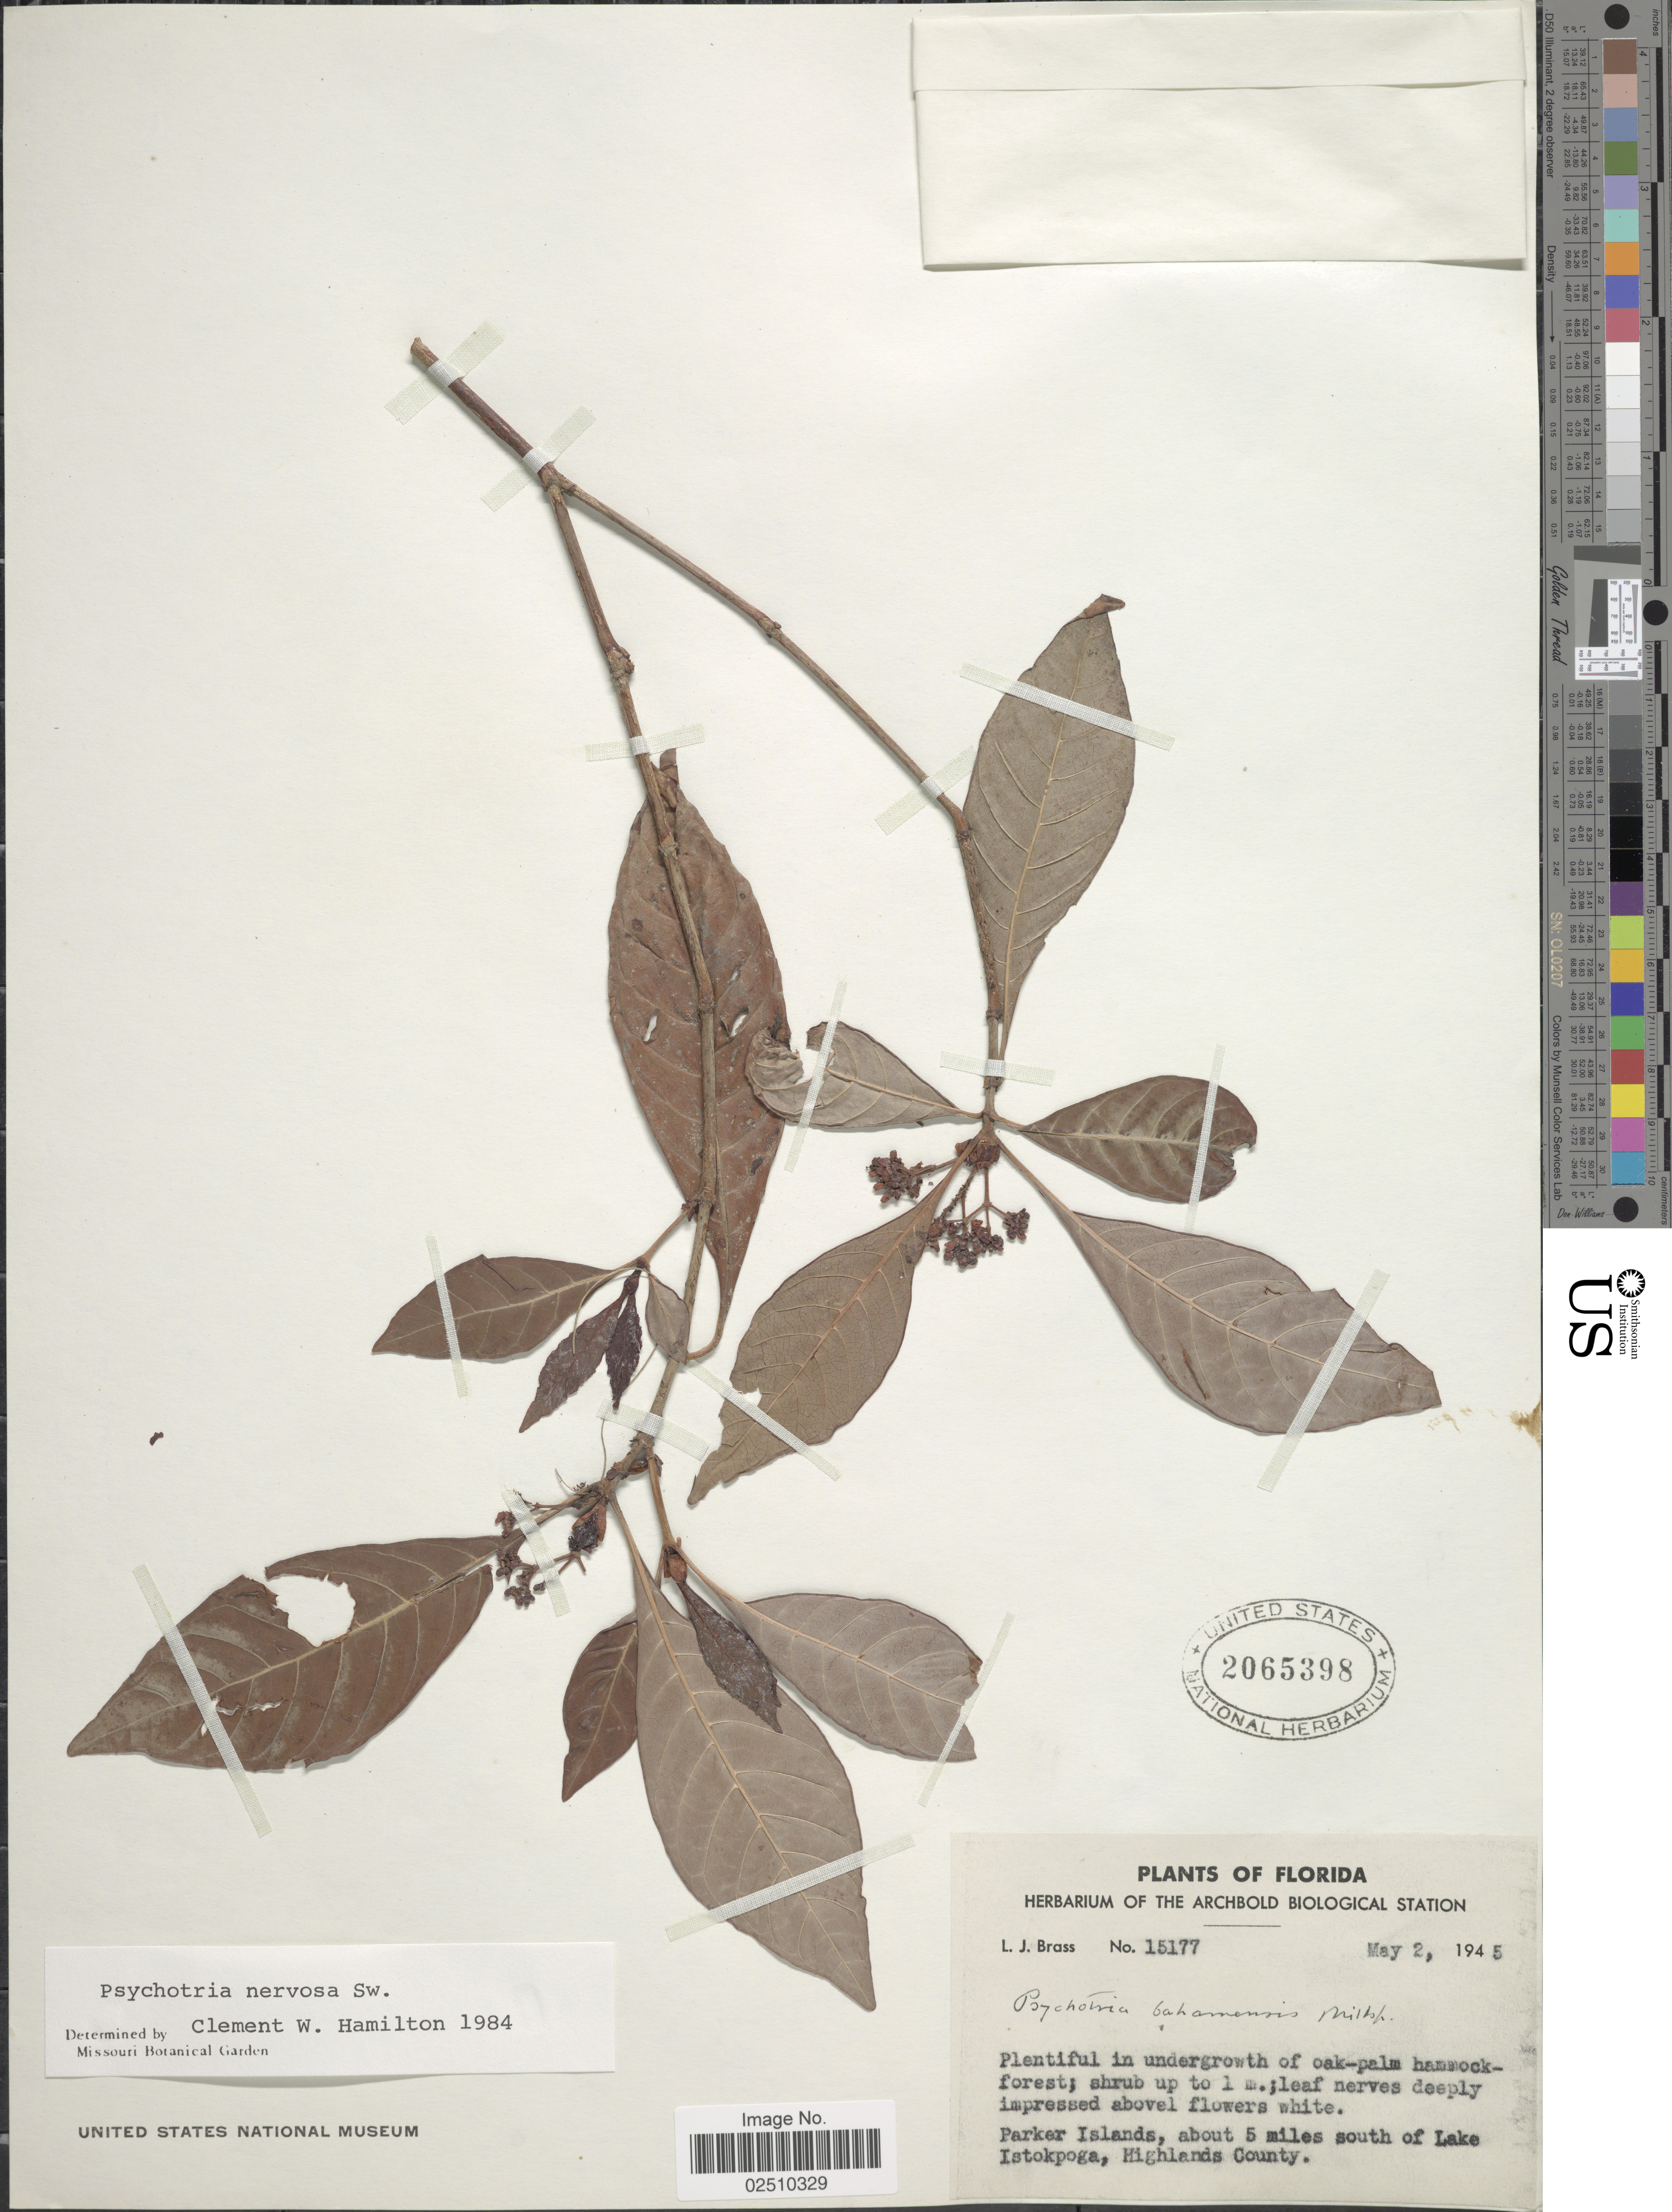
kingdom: Plantae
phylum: Tracheophyta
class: Magnoliopsida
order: Gentianales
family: Rubiaceae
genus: Psychotria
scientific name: Psychotria nervosa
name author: Sw.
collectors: L. J. Brass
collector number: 15177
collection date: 1945-05-02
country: United States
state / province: Florida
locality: Parker Islands, about 5 miles south of Lake Istokpoga, Highlands County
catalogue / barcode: US 2065398